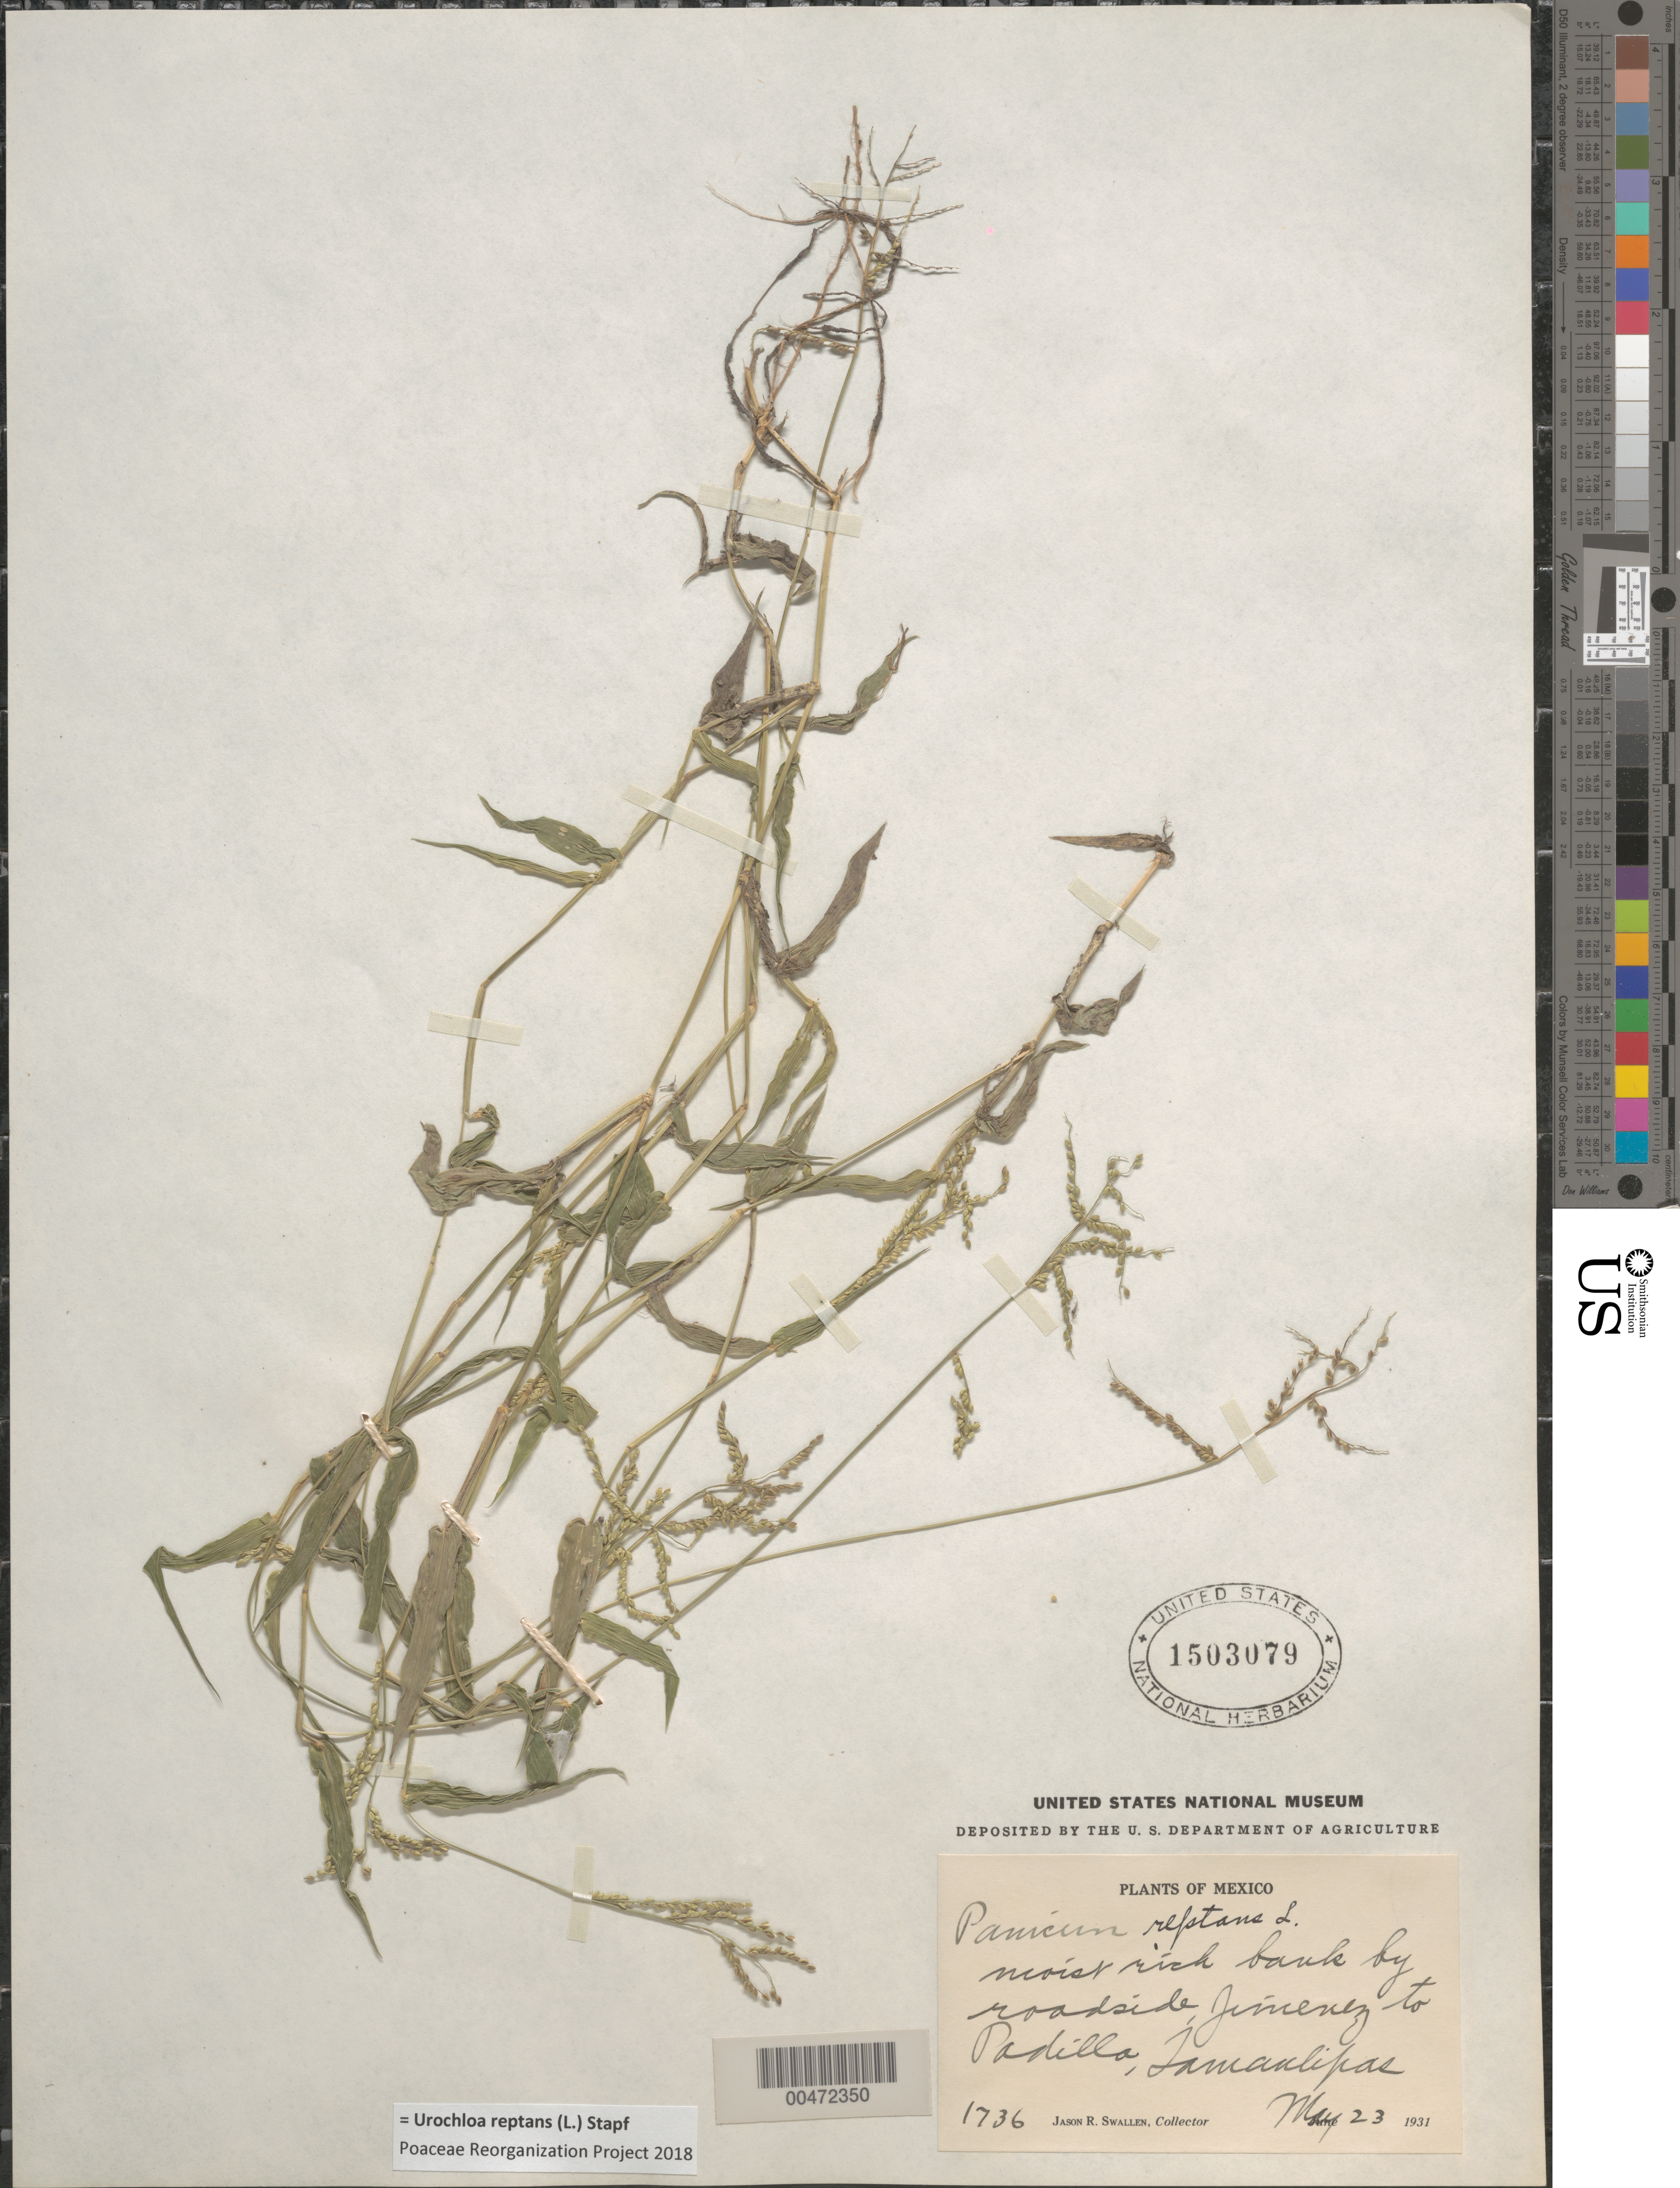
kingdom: Plantae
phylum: Tracheophyta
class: Liliopsida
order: Poales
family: Poaceae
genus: Urochloa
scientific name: Urochloa reptans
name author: (L.) Stapf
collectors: J. R. Swallen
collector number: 1736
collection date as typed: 23 May 1931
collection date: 1931-05-23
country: Mexico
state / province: Tamaulipas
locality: J¡menez to Padillo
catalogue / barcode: US 1503079